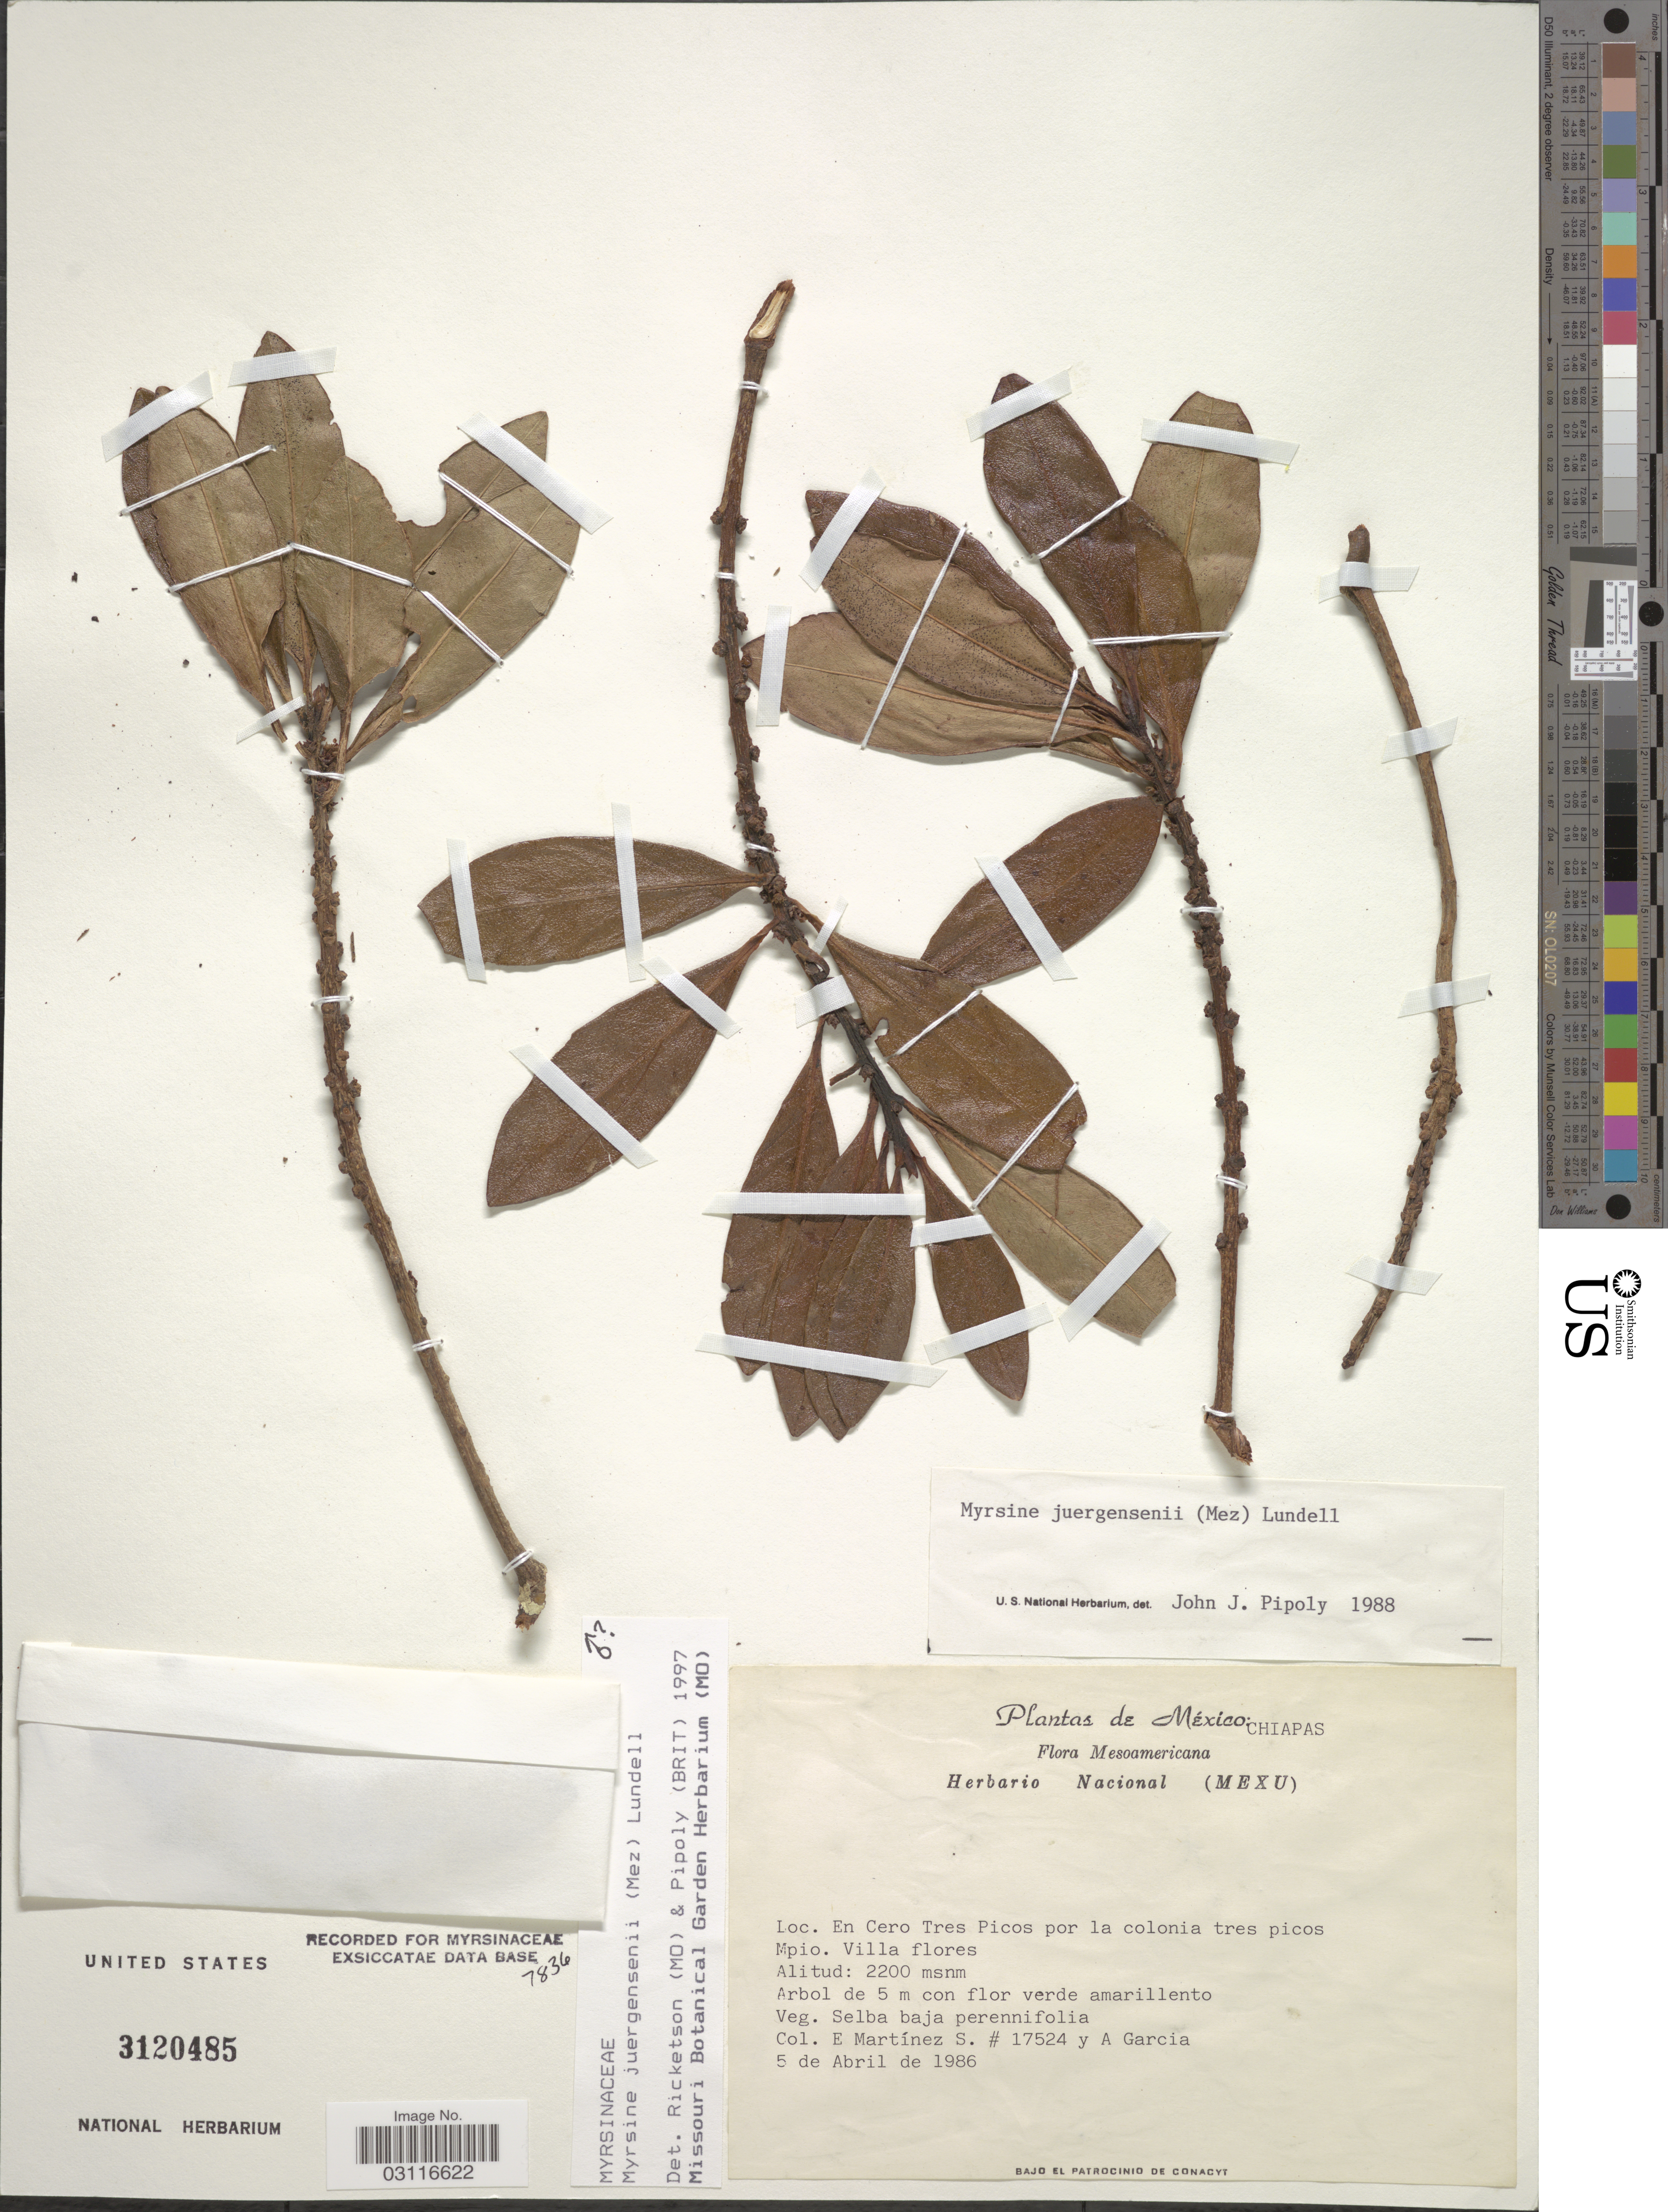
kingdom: Plantae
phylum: Tracheophyta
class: Magnoliopsida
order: Ericales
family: Primulaceae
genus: Myrsine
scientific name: Myrsine juergensenii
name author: (Mez) Lundell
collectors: E. M. Martínez S. & A. Garcia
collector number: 17524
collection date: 1986-04-05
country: Mexico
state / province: Chiapas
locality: En Cero Tres Picos por la colonia tres picos. Mpio. Villa flores.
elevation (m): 2200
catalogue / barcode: US 3120485